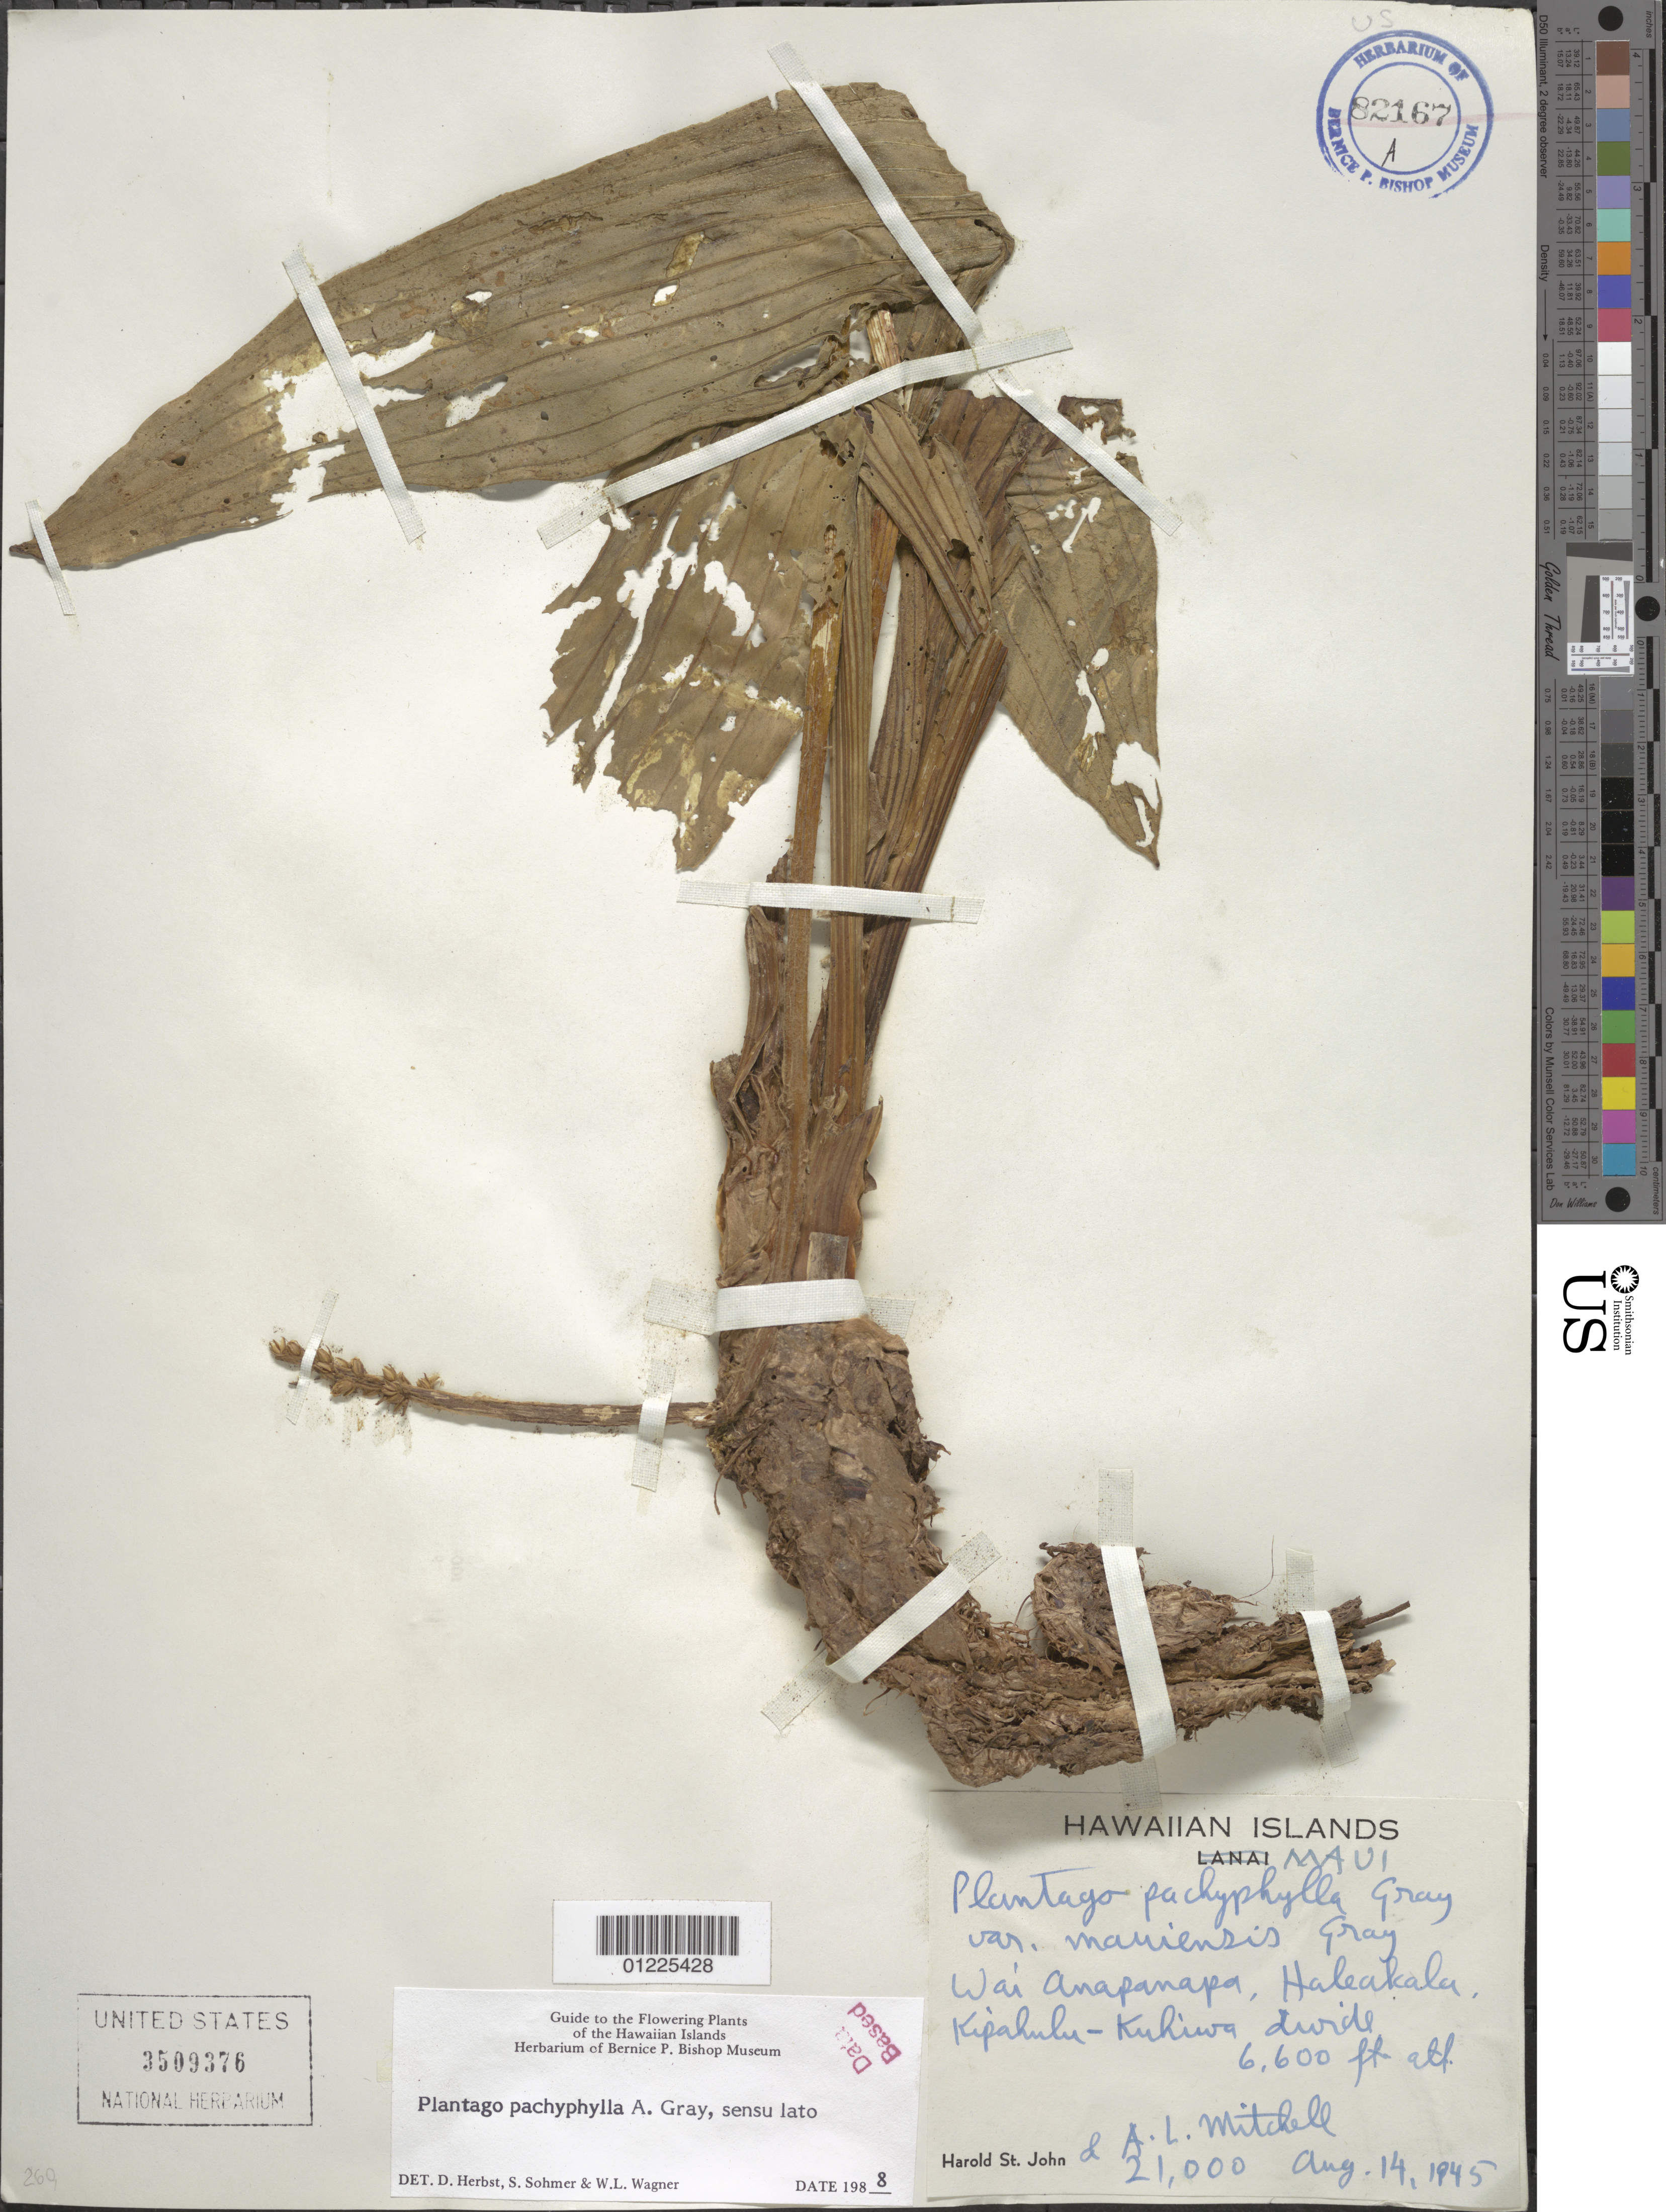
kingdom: Plantae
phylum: Tracheophyta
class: Magnoliopsida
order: Lamiales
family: Plantaginaceae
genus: Plantago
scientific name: Plantago pachyphylla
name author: A. Gray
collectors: H. St. John & A. Mitchell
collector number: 21,000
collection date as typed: Aug 14, 1945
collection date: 1945-08-14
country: United States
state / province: Hawaii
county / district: Maui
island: Maui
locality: Kipahulu-Kuhiwa divide, Haleakala, Wai Anapanapa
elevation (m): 2012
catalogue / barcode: US 3509376